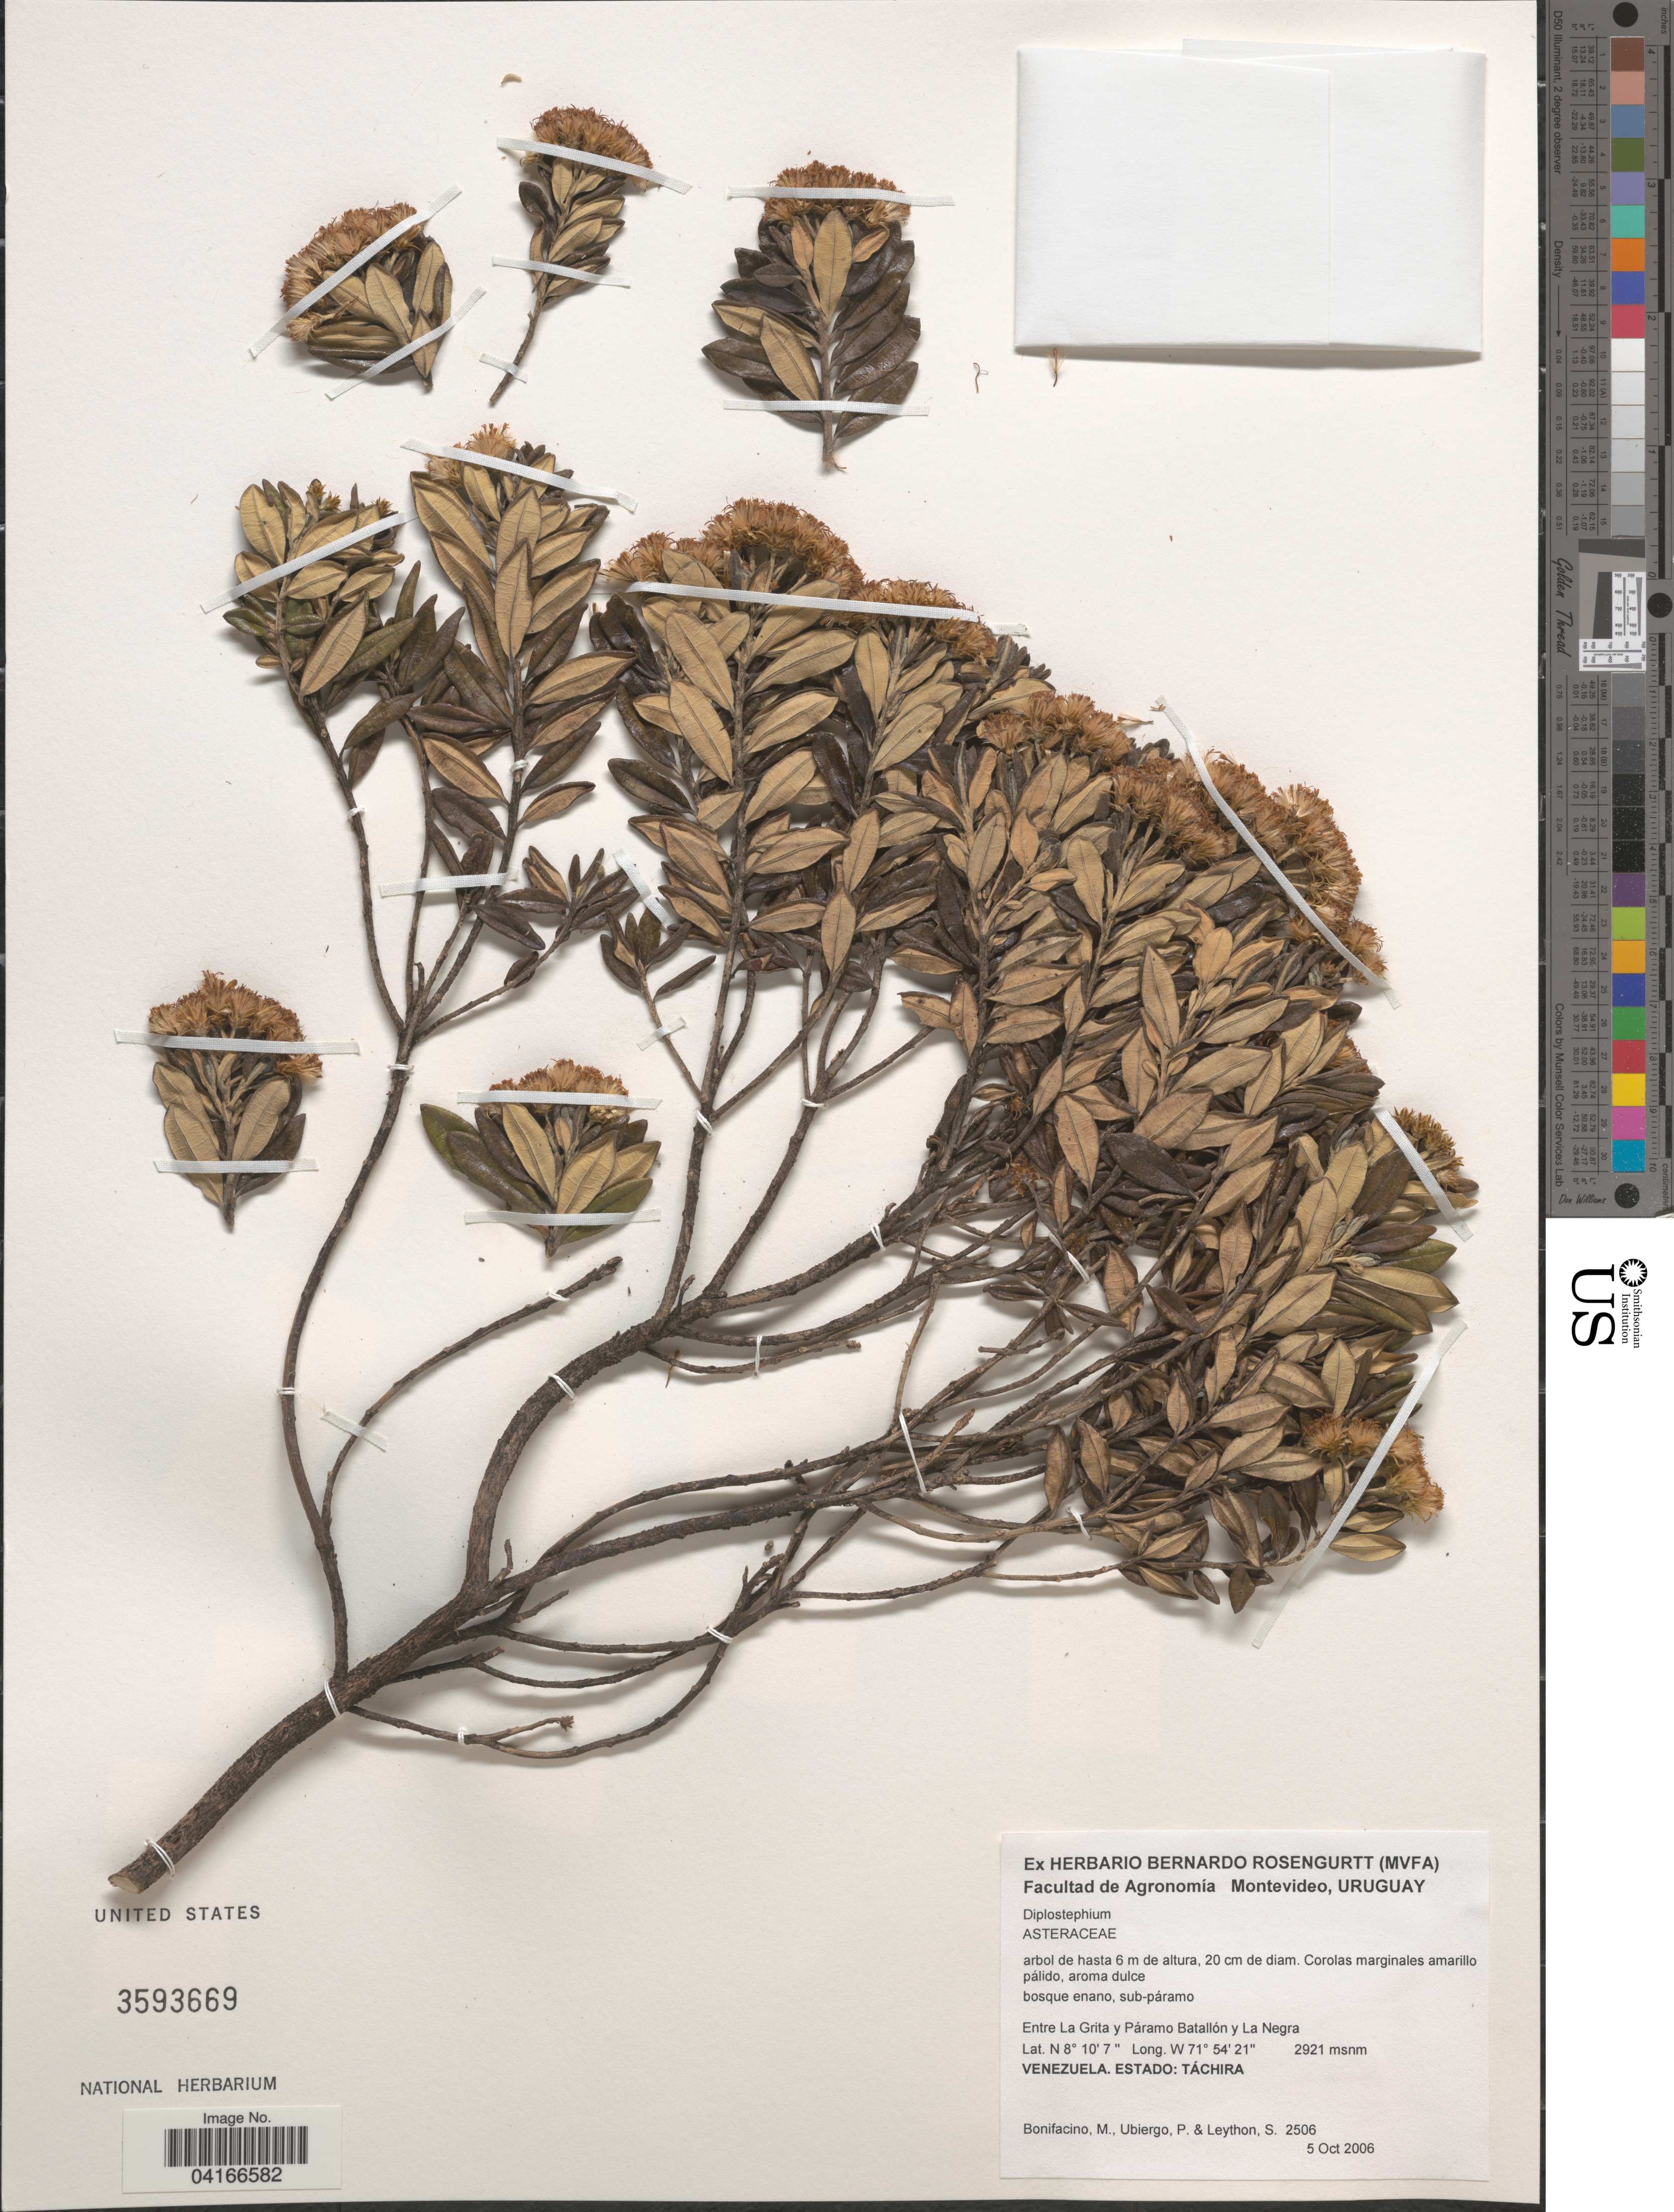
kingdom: Plantae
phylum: Tracheophyta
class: Magnoliopsida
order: Asterales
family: Asteraceae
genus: Diplostephium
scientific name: Diplostephium sp.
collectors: M. Bonifacino, P. Ubiergo & S. Leython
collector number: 2506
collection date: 2006-10-05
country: Venezuela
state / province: Tachira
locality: Entre La Grita y Páramo Batallón y La Negra.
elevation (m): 2921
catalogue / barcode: US 3593669